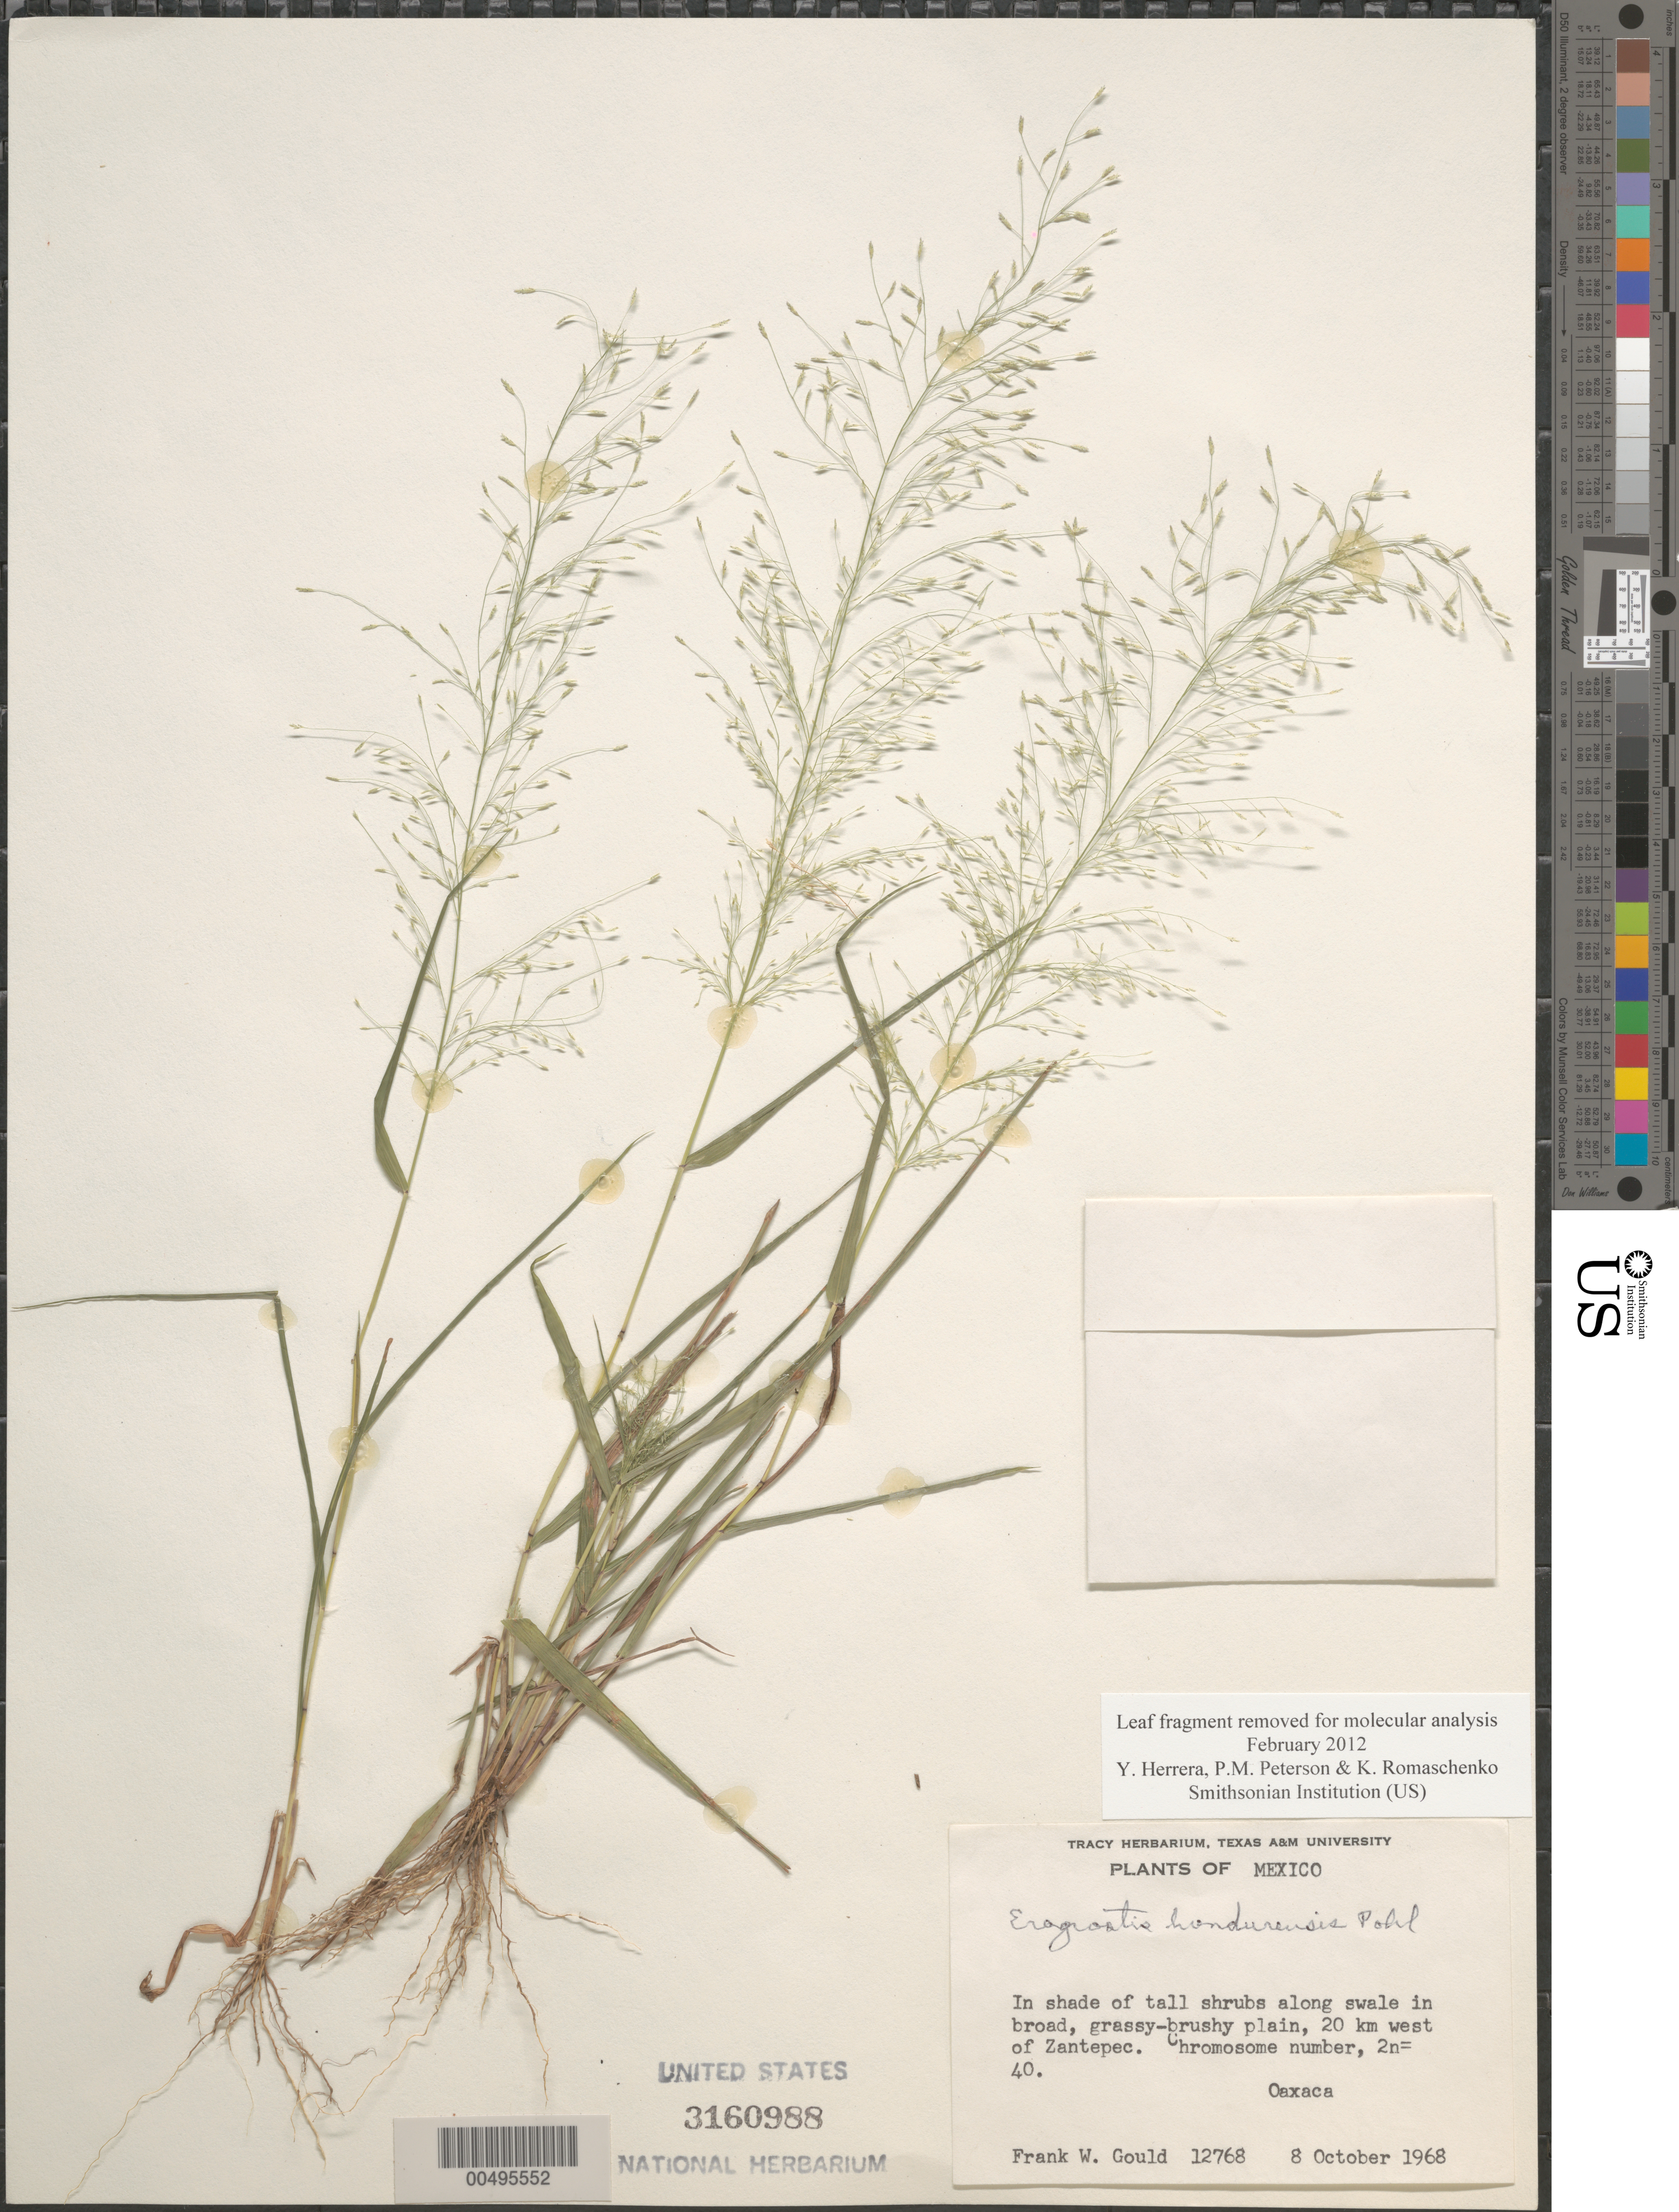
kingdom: Plantae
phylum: Tracheophyta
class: Liliopsida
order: Poales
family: Poaceae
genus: Eragrostis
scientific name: Eragrostis hondurensis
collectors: F. W. Gould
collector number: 12768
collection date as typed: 8 Oct 1968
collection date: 1968-10-08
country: Mexico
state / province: Oaxaca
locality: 20 km W of Zantepec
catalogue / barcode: US 3160988